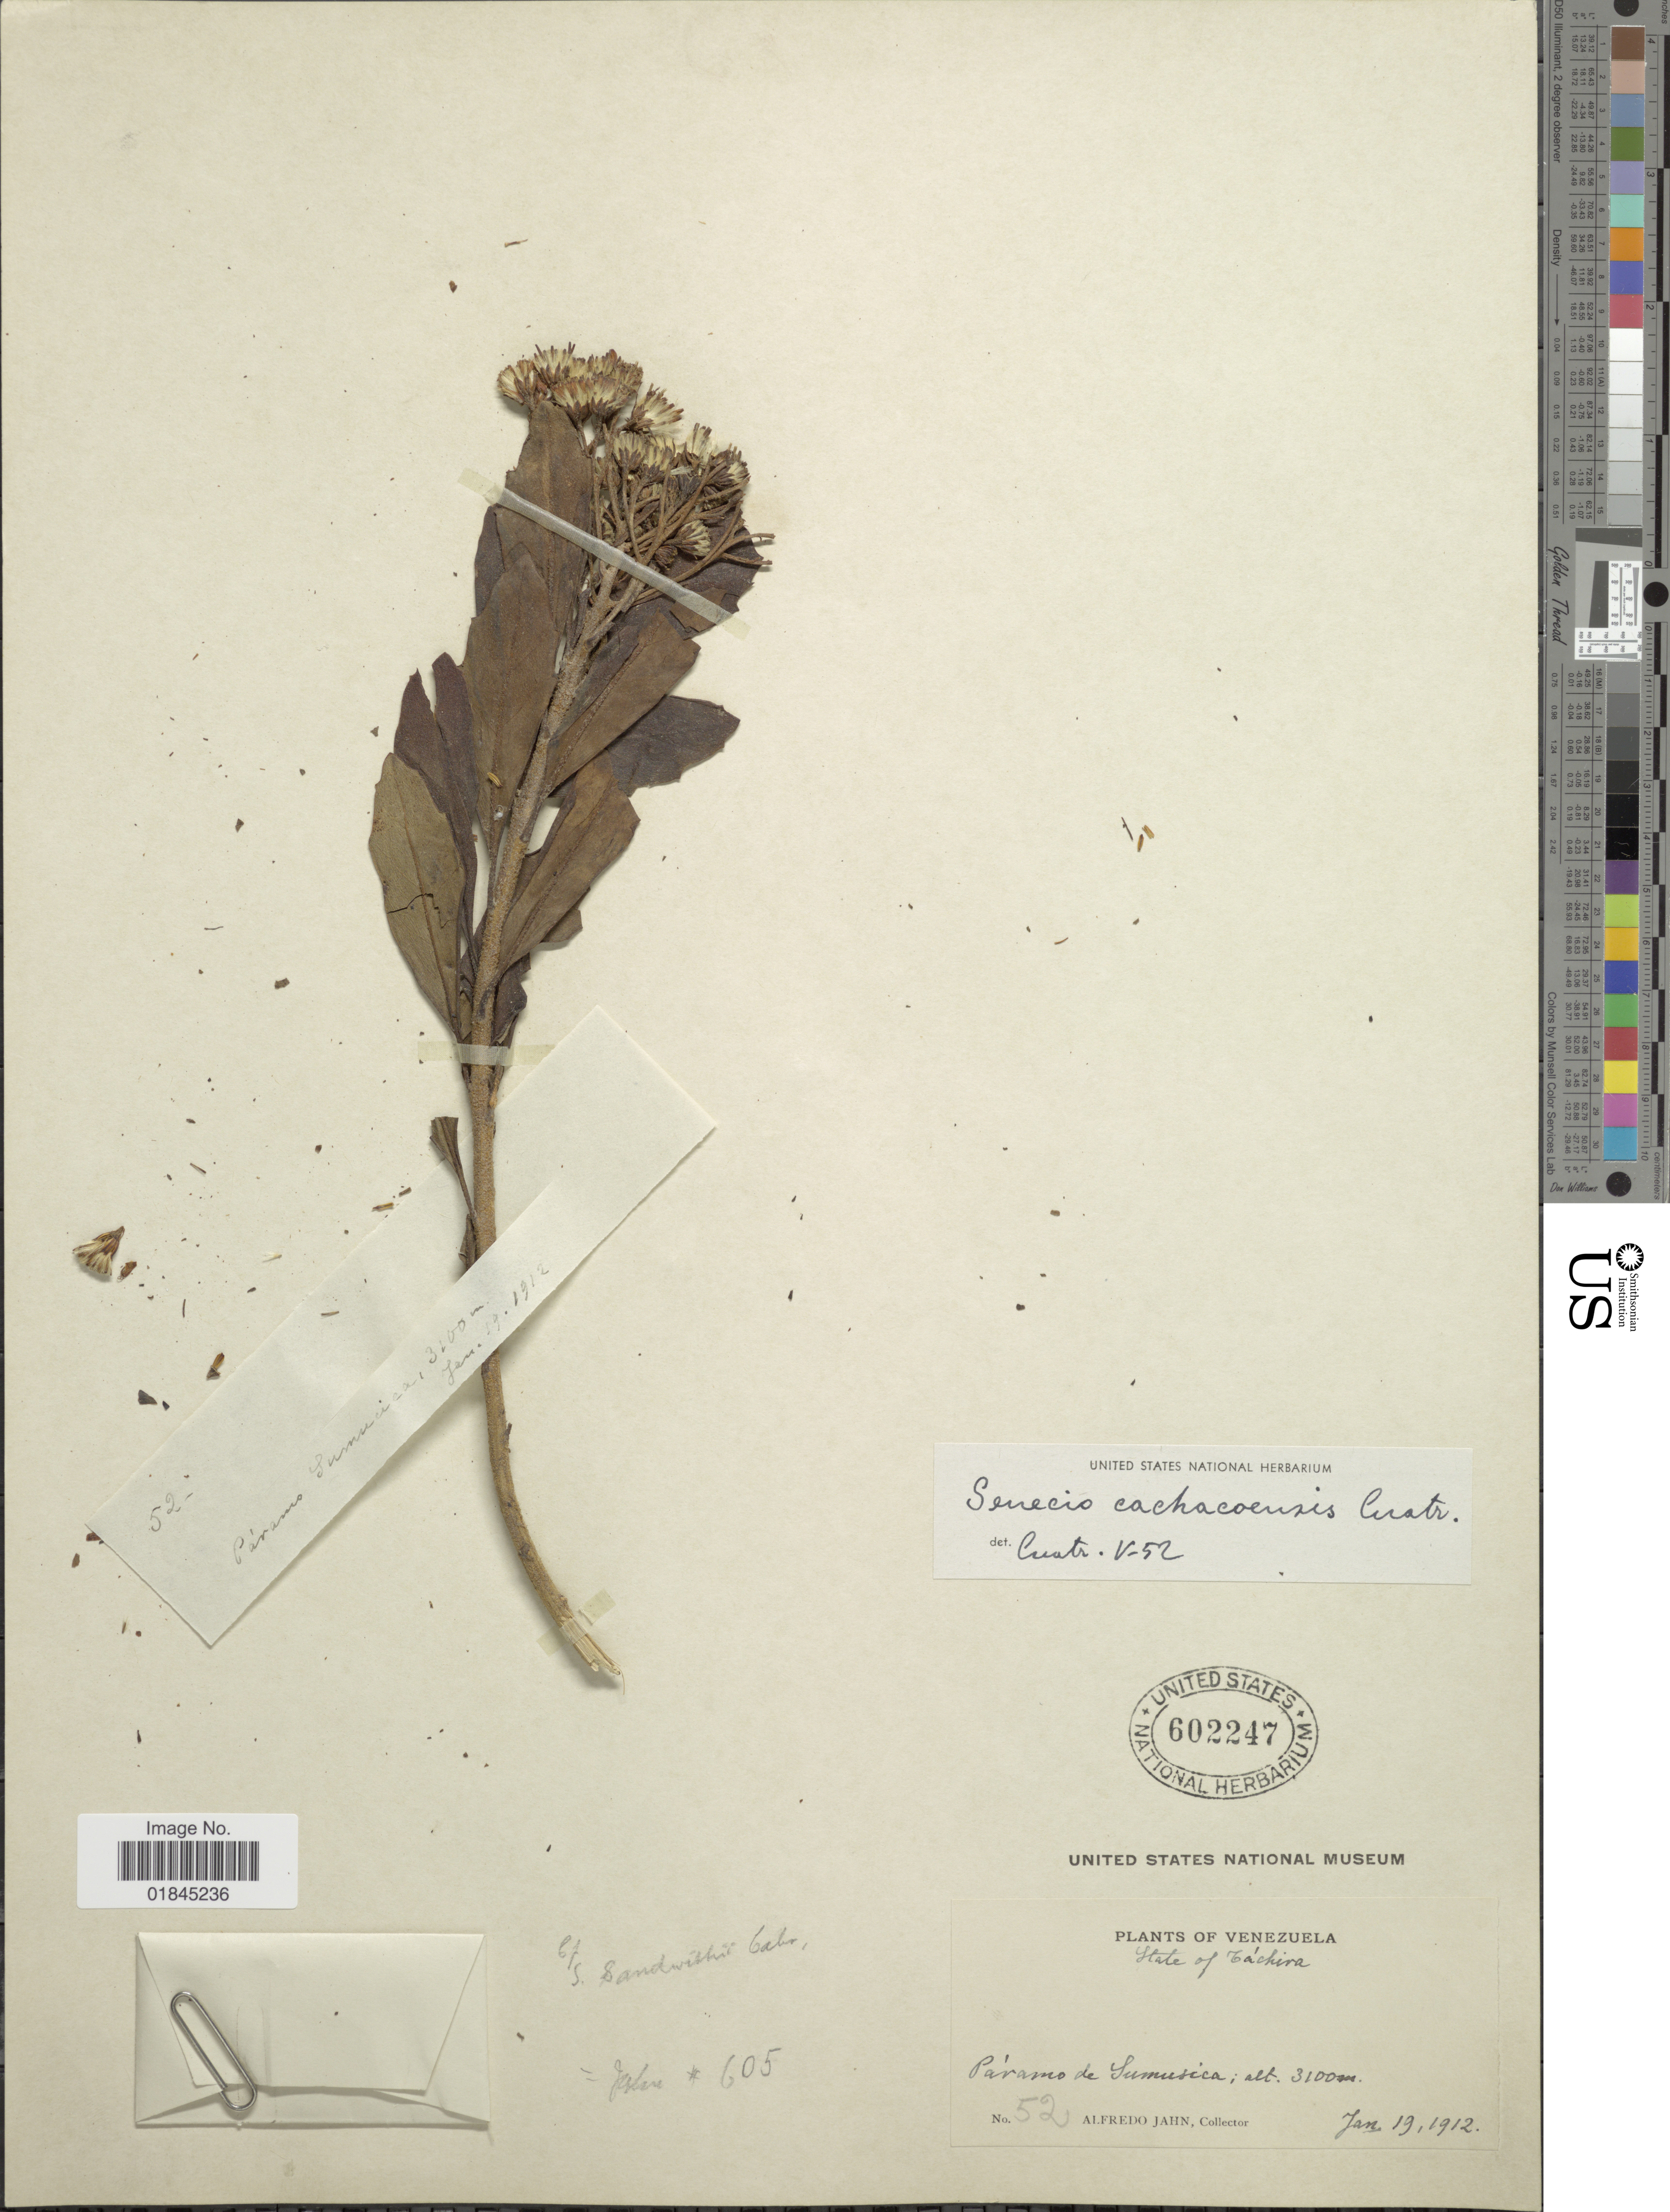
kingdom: Plantae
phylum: Tracheophyta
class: Magnoliopsida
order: Asterales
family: Asteraceae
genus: Pentacalia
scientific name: Pentacalia cachacoensis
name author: (Cuatrec.) Cuatrec.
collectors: A. Jahn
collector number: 52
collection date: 1912-01-19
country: Venezuela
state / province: Tachira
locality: State of Táchira. Páramo de Sumusica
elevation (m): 3100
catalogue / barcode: US 602247